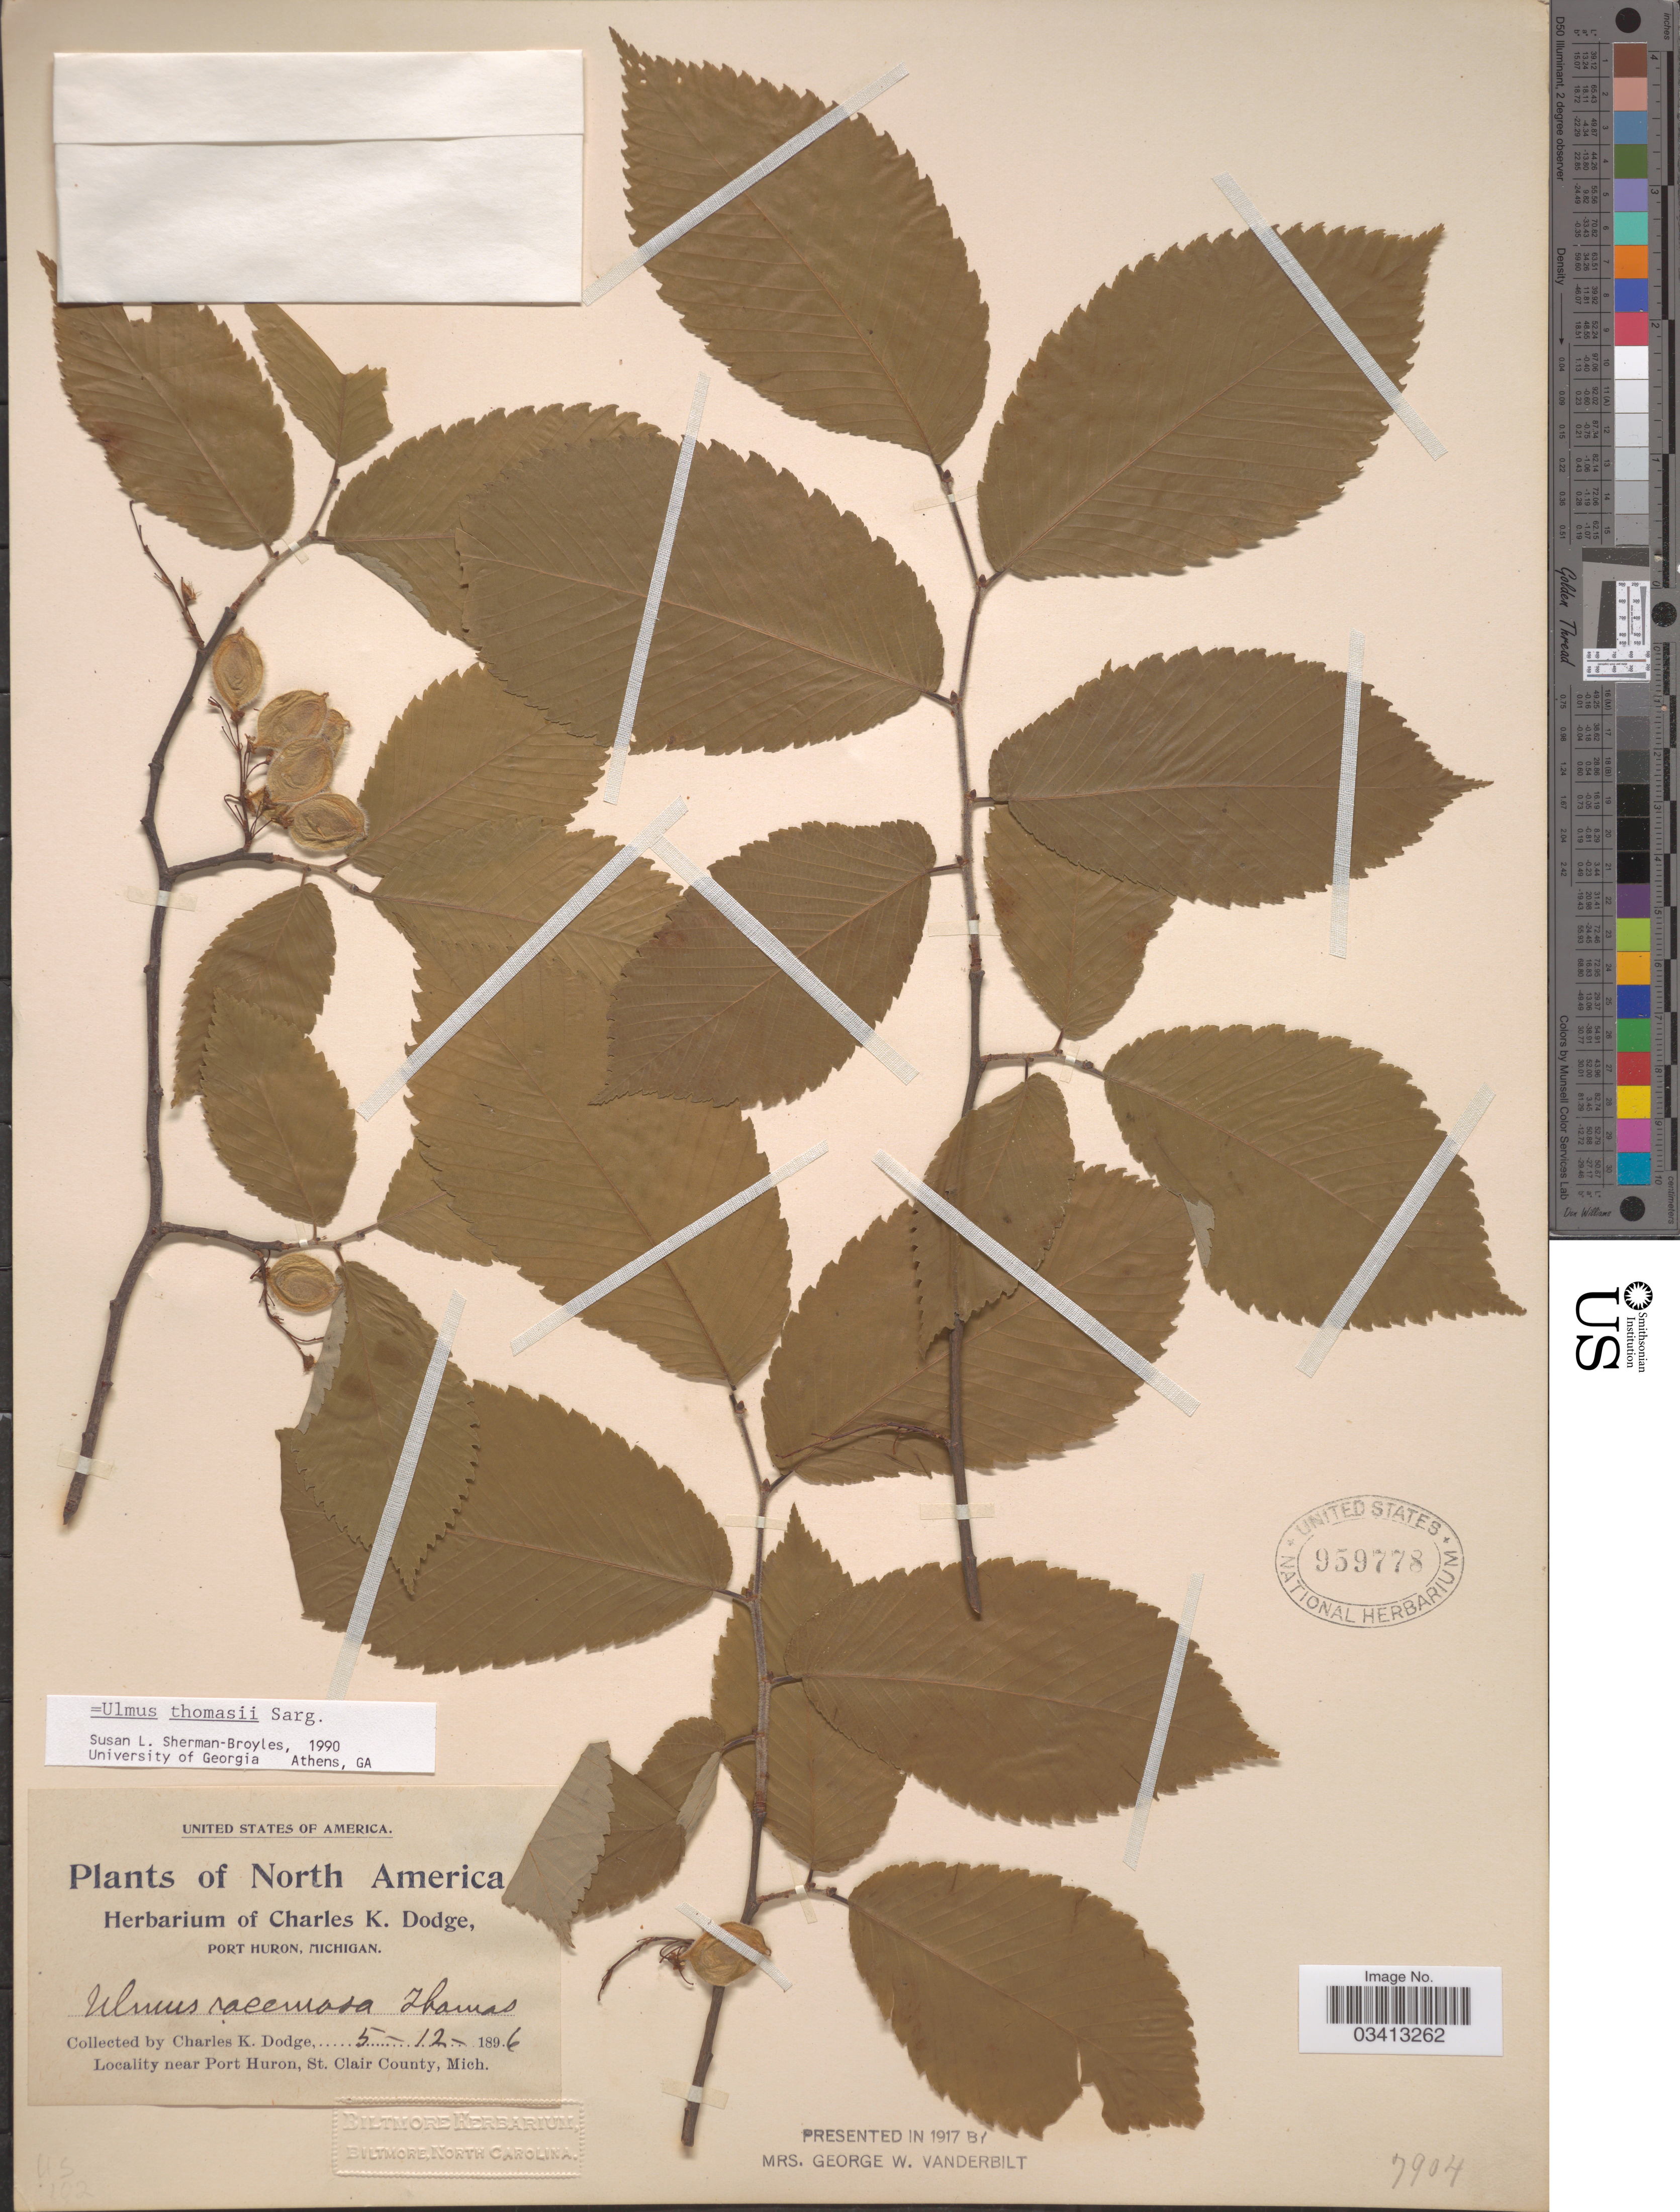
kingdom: Plantae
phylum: Tracheophyta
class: Magnoliopsida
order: Rosales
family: Ulmaceae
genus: Ulmus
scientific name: Ulmus thomasii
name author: Sarg.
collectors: C. K. Dodge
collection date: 1896-05-12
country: United States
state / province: Michigan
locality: Near Port Huron, St. Clair County.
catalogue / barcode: US 959778